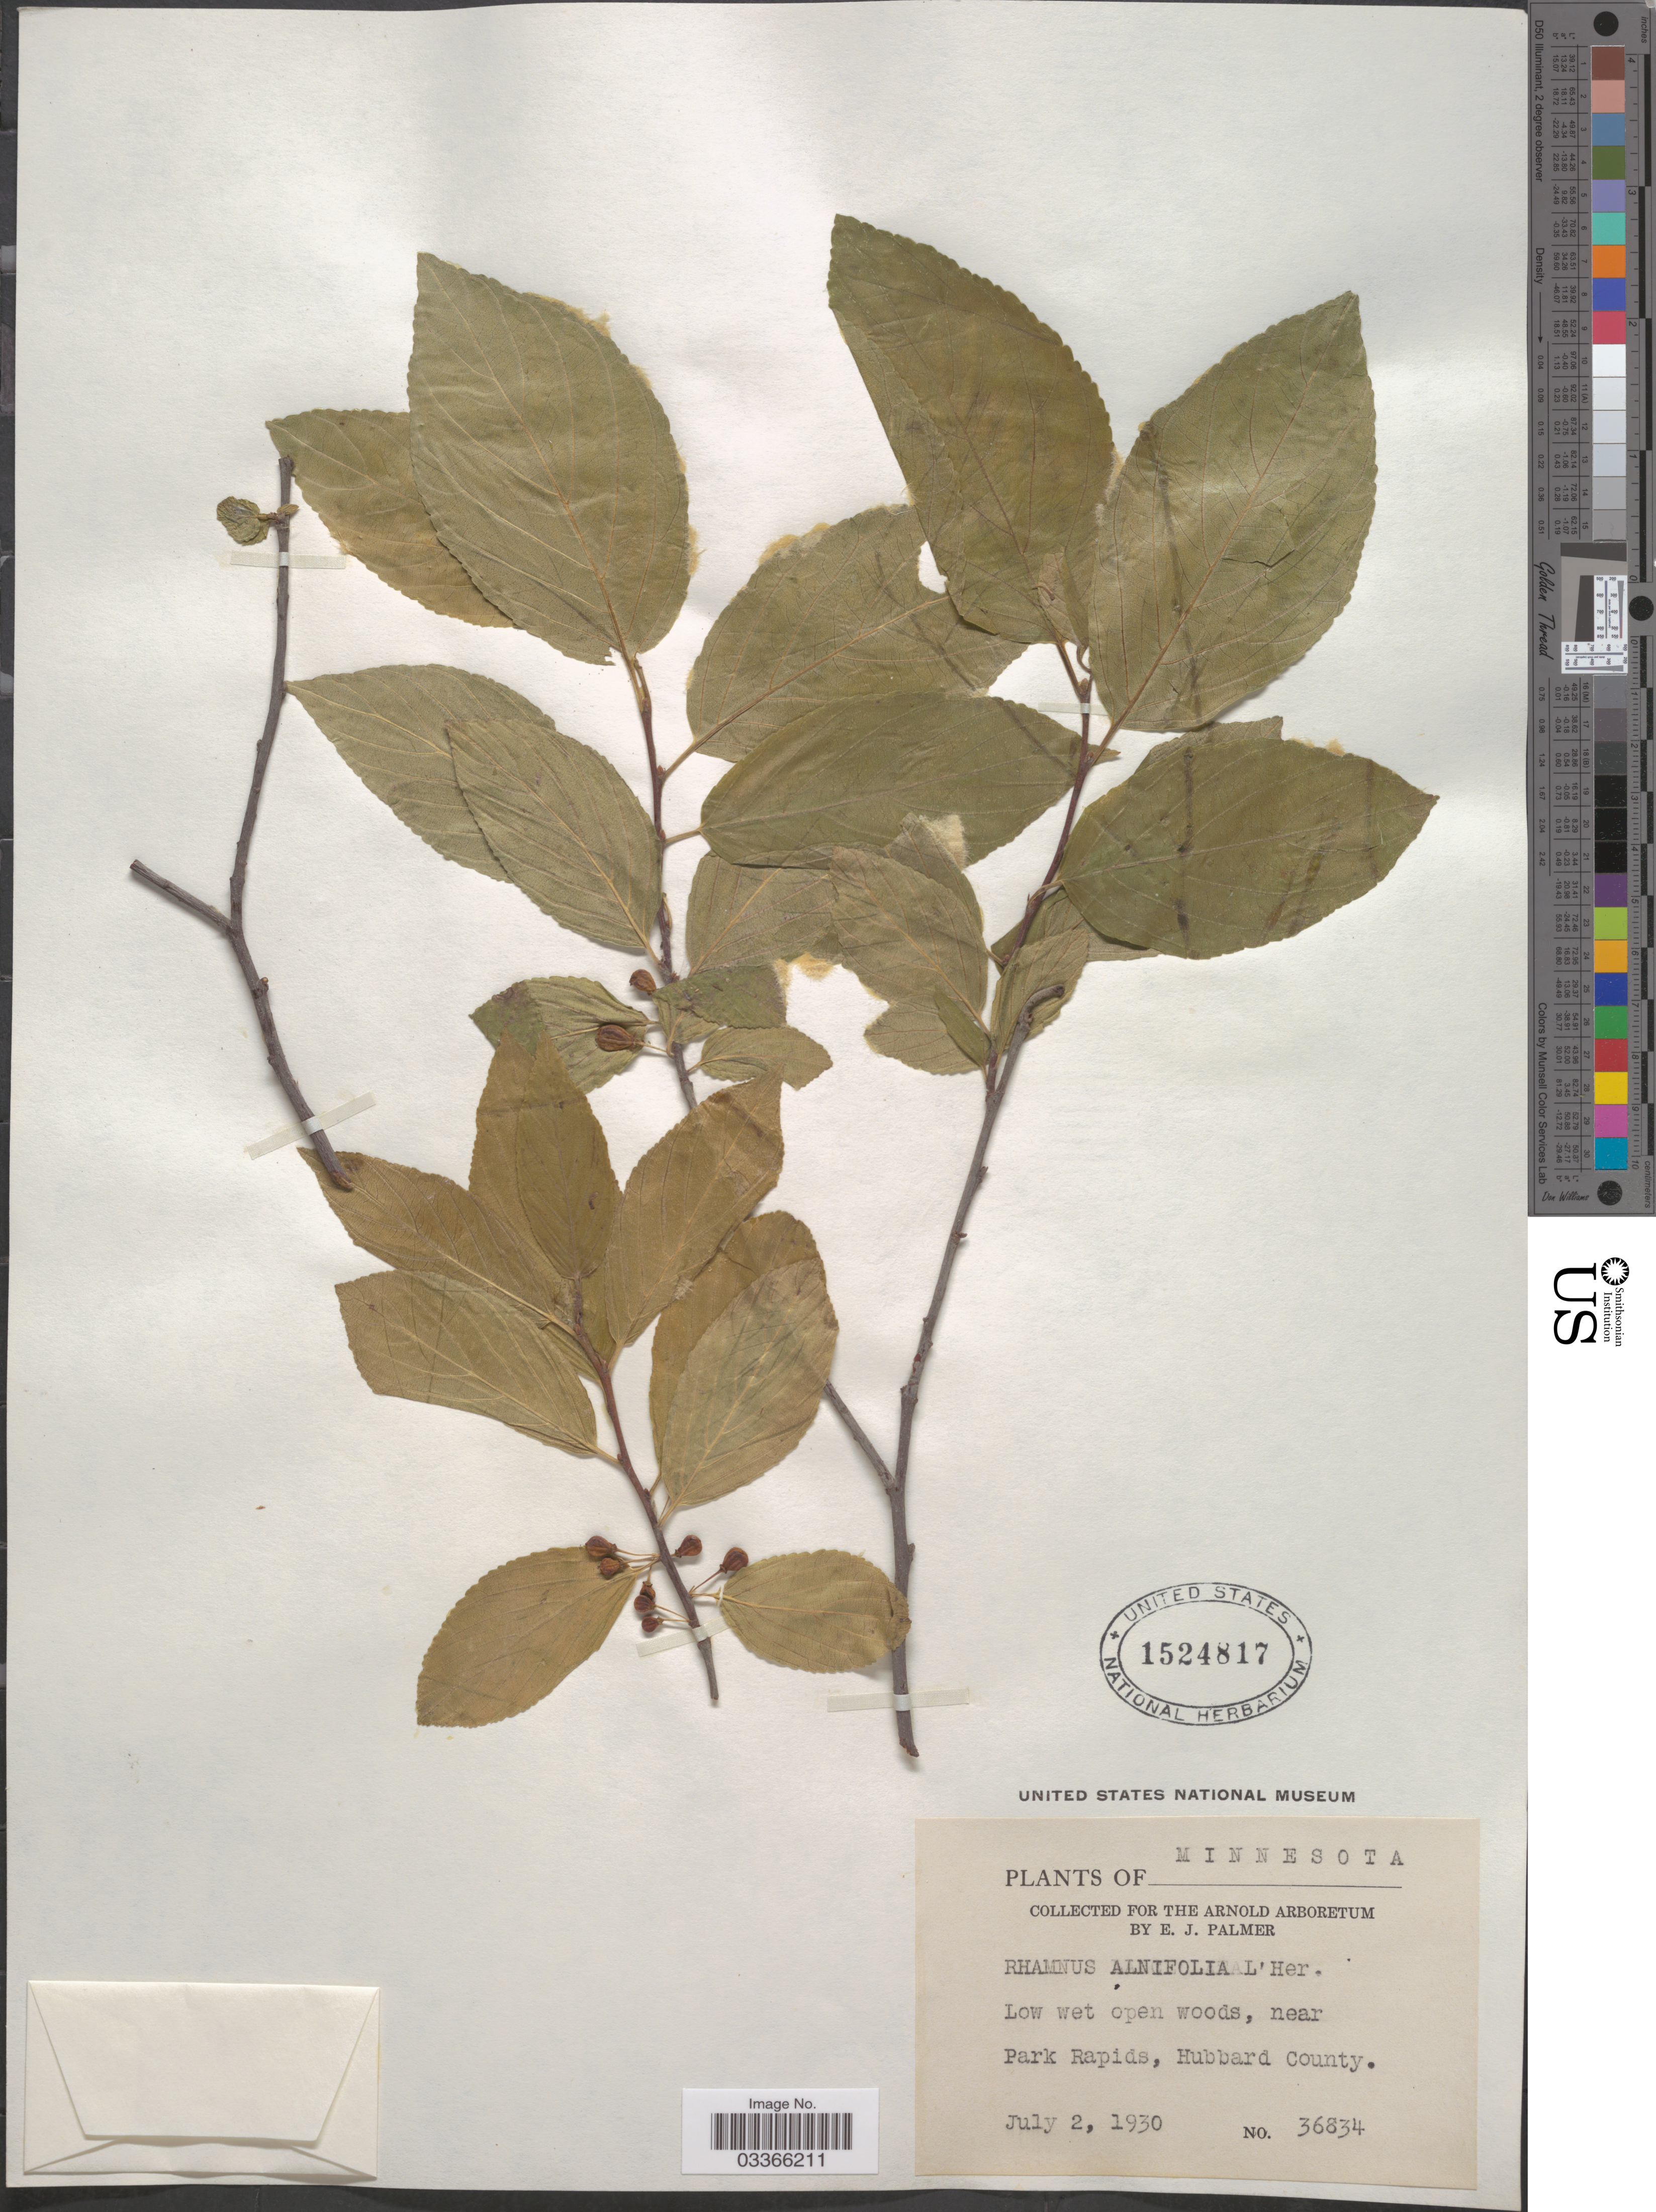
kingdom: Plantae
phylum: Tracheophyta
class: Magnoliopsida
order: Rosales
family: Rhamnaceae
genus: Rhamnus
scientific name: Rhamnus alnifolia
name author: L'Hér.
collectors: E. J. Palmer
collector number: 36834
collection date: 1930-07-02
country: United States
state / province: Minnesota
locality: Near Park Rapids, Hubbard County.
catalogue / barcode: US 1524817